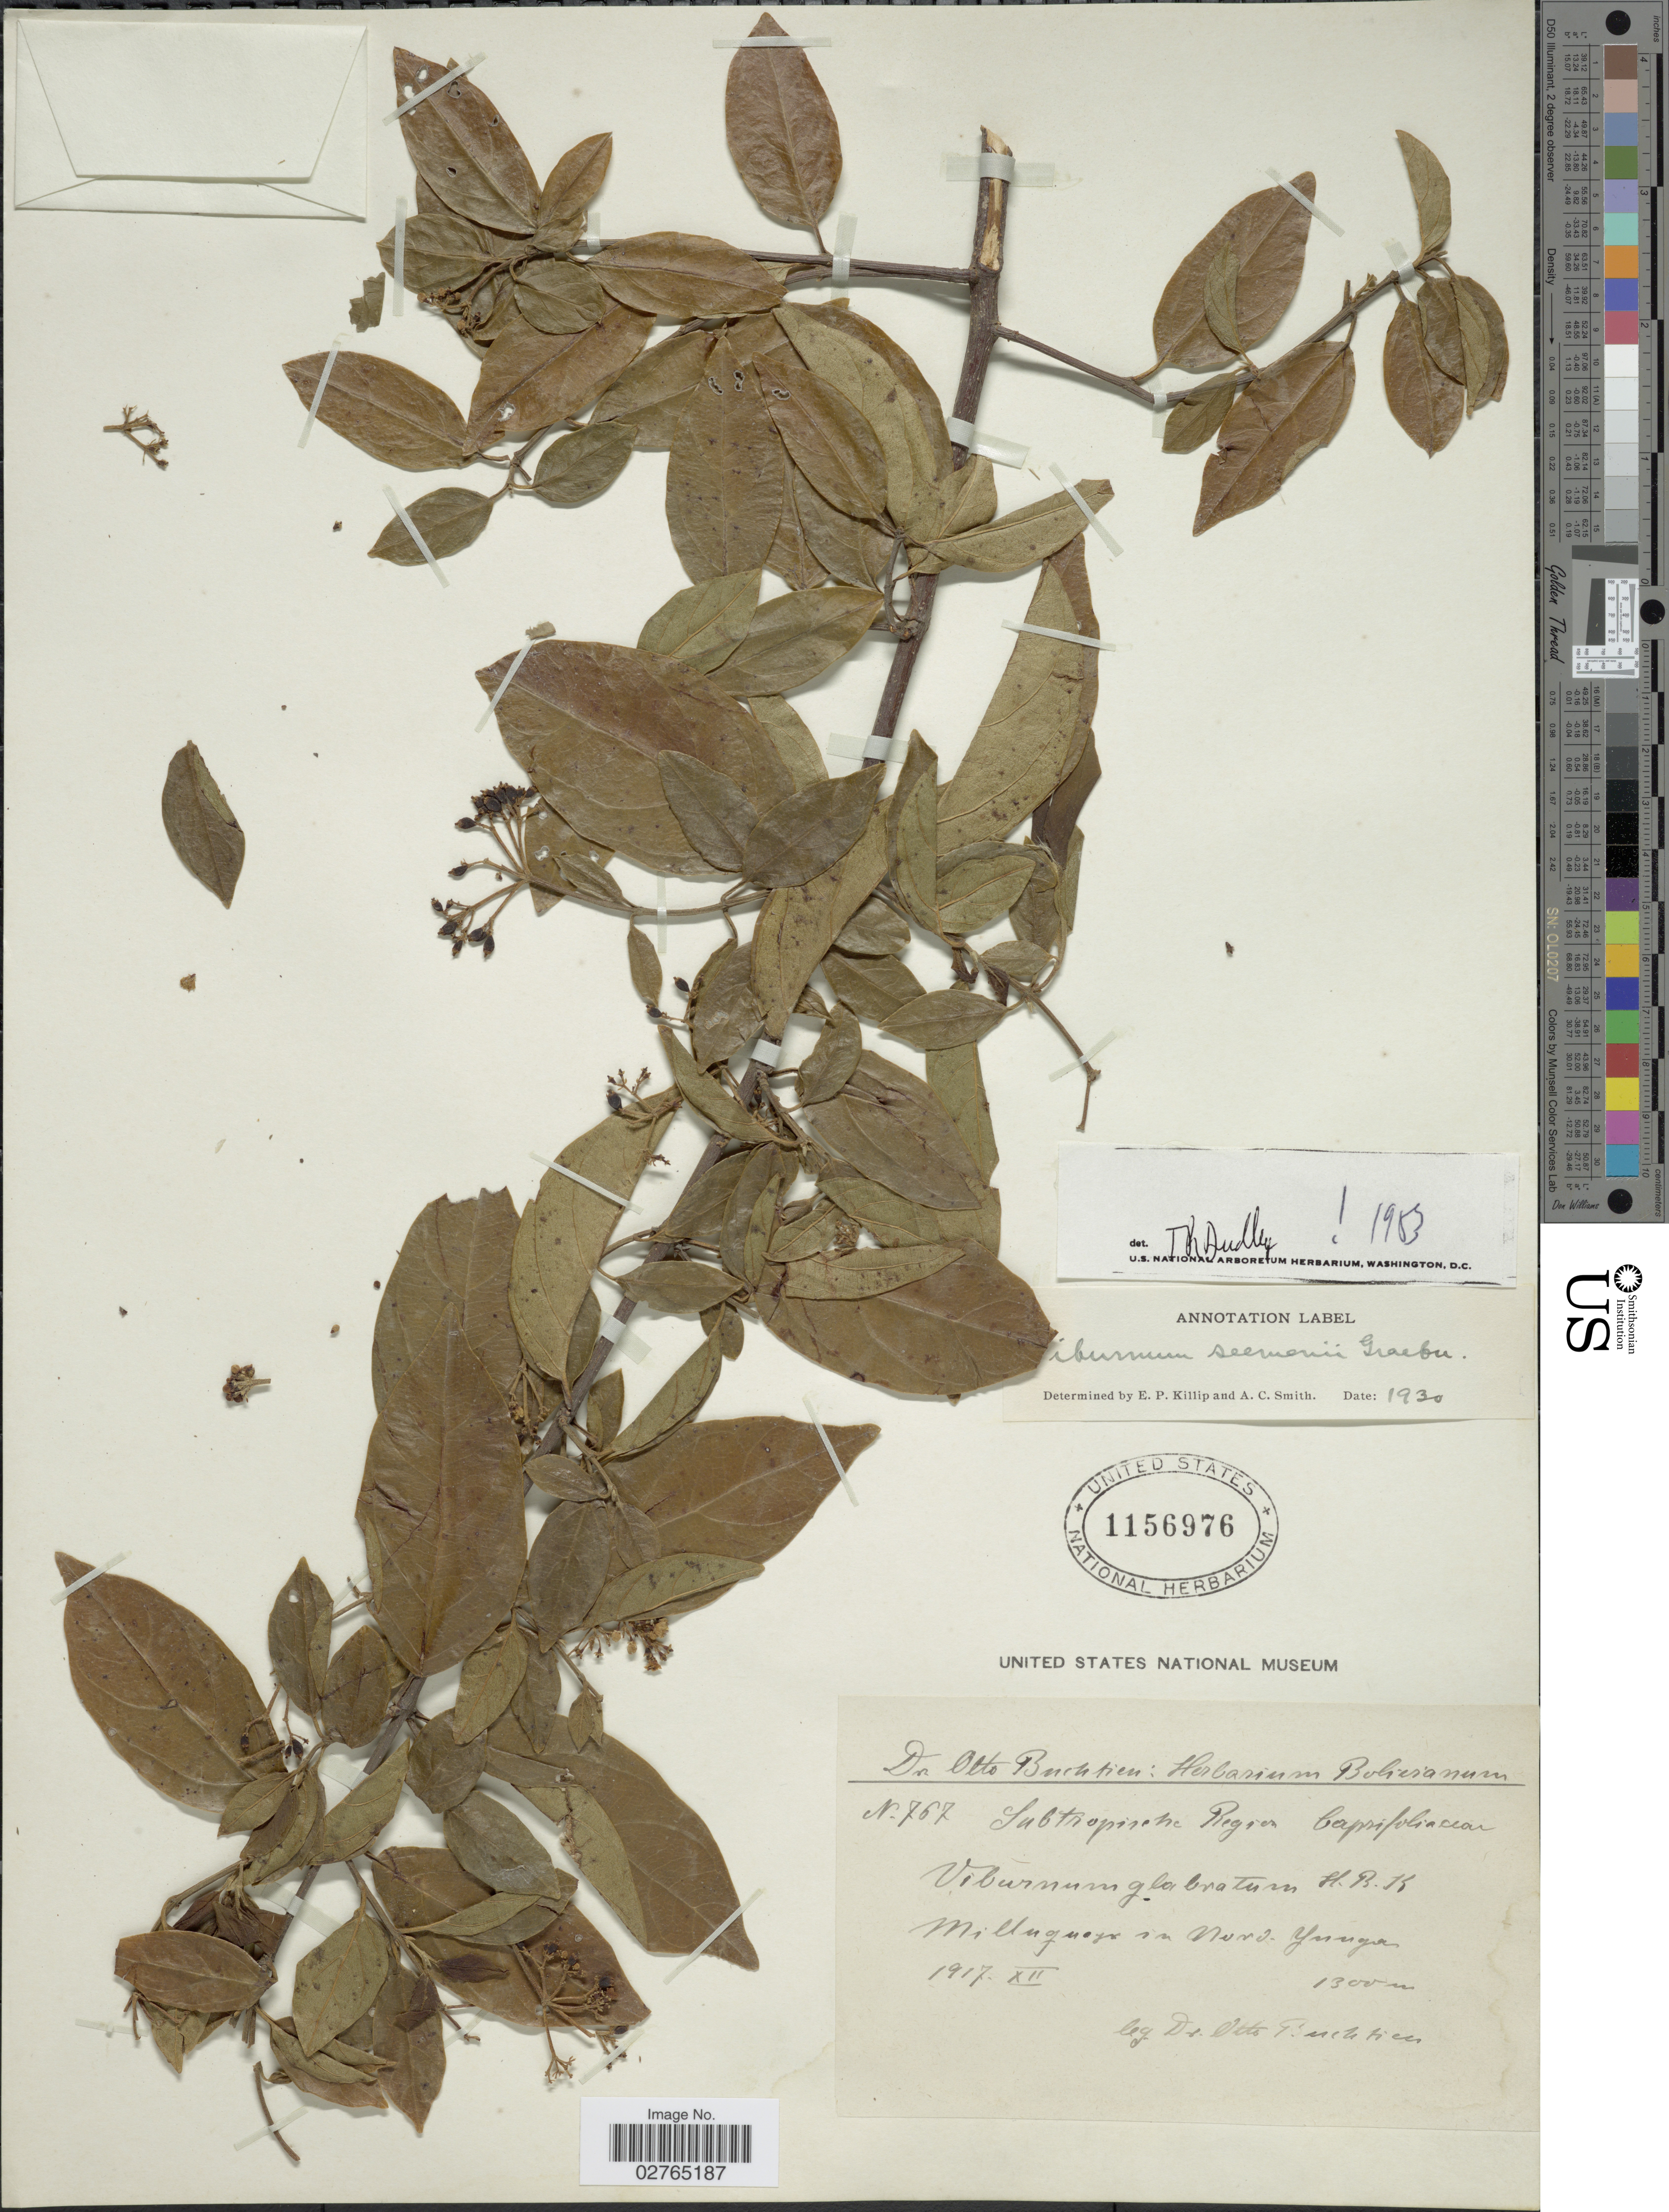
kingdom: Plantae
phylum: Tracheophyta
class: Magnoliopsida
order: Dipsacales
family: Viburnaceae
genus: Viburnum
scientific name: Viburnum seemenii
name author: Graebn. in Urb.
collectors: O. Buchtien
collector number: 767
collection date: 1917-12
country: Bolivia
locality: Subtropsiche Region. Milluguaya in Nord Yungas.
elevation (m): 1300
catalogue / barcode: US 1156976